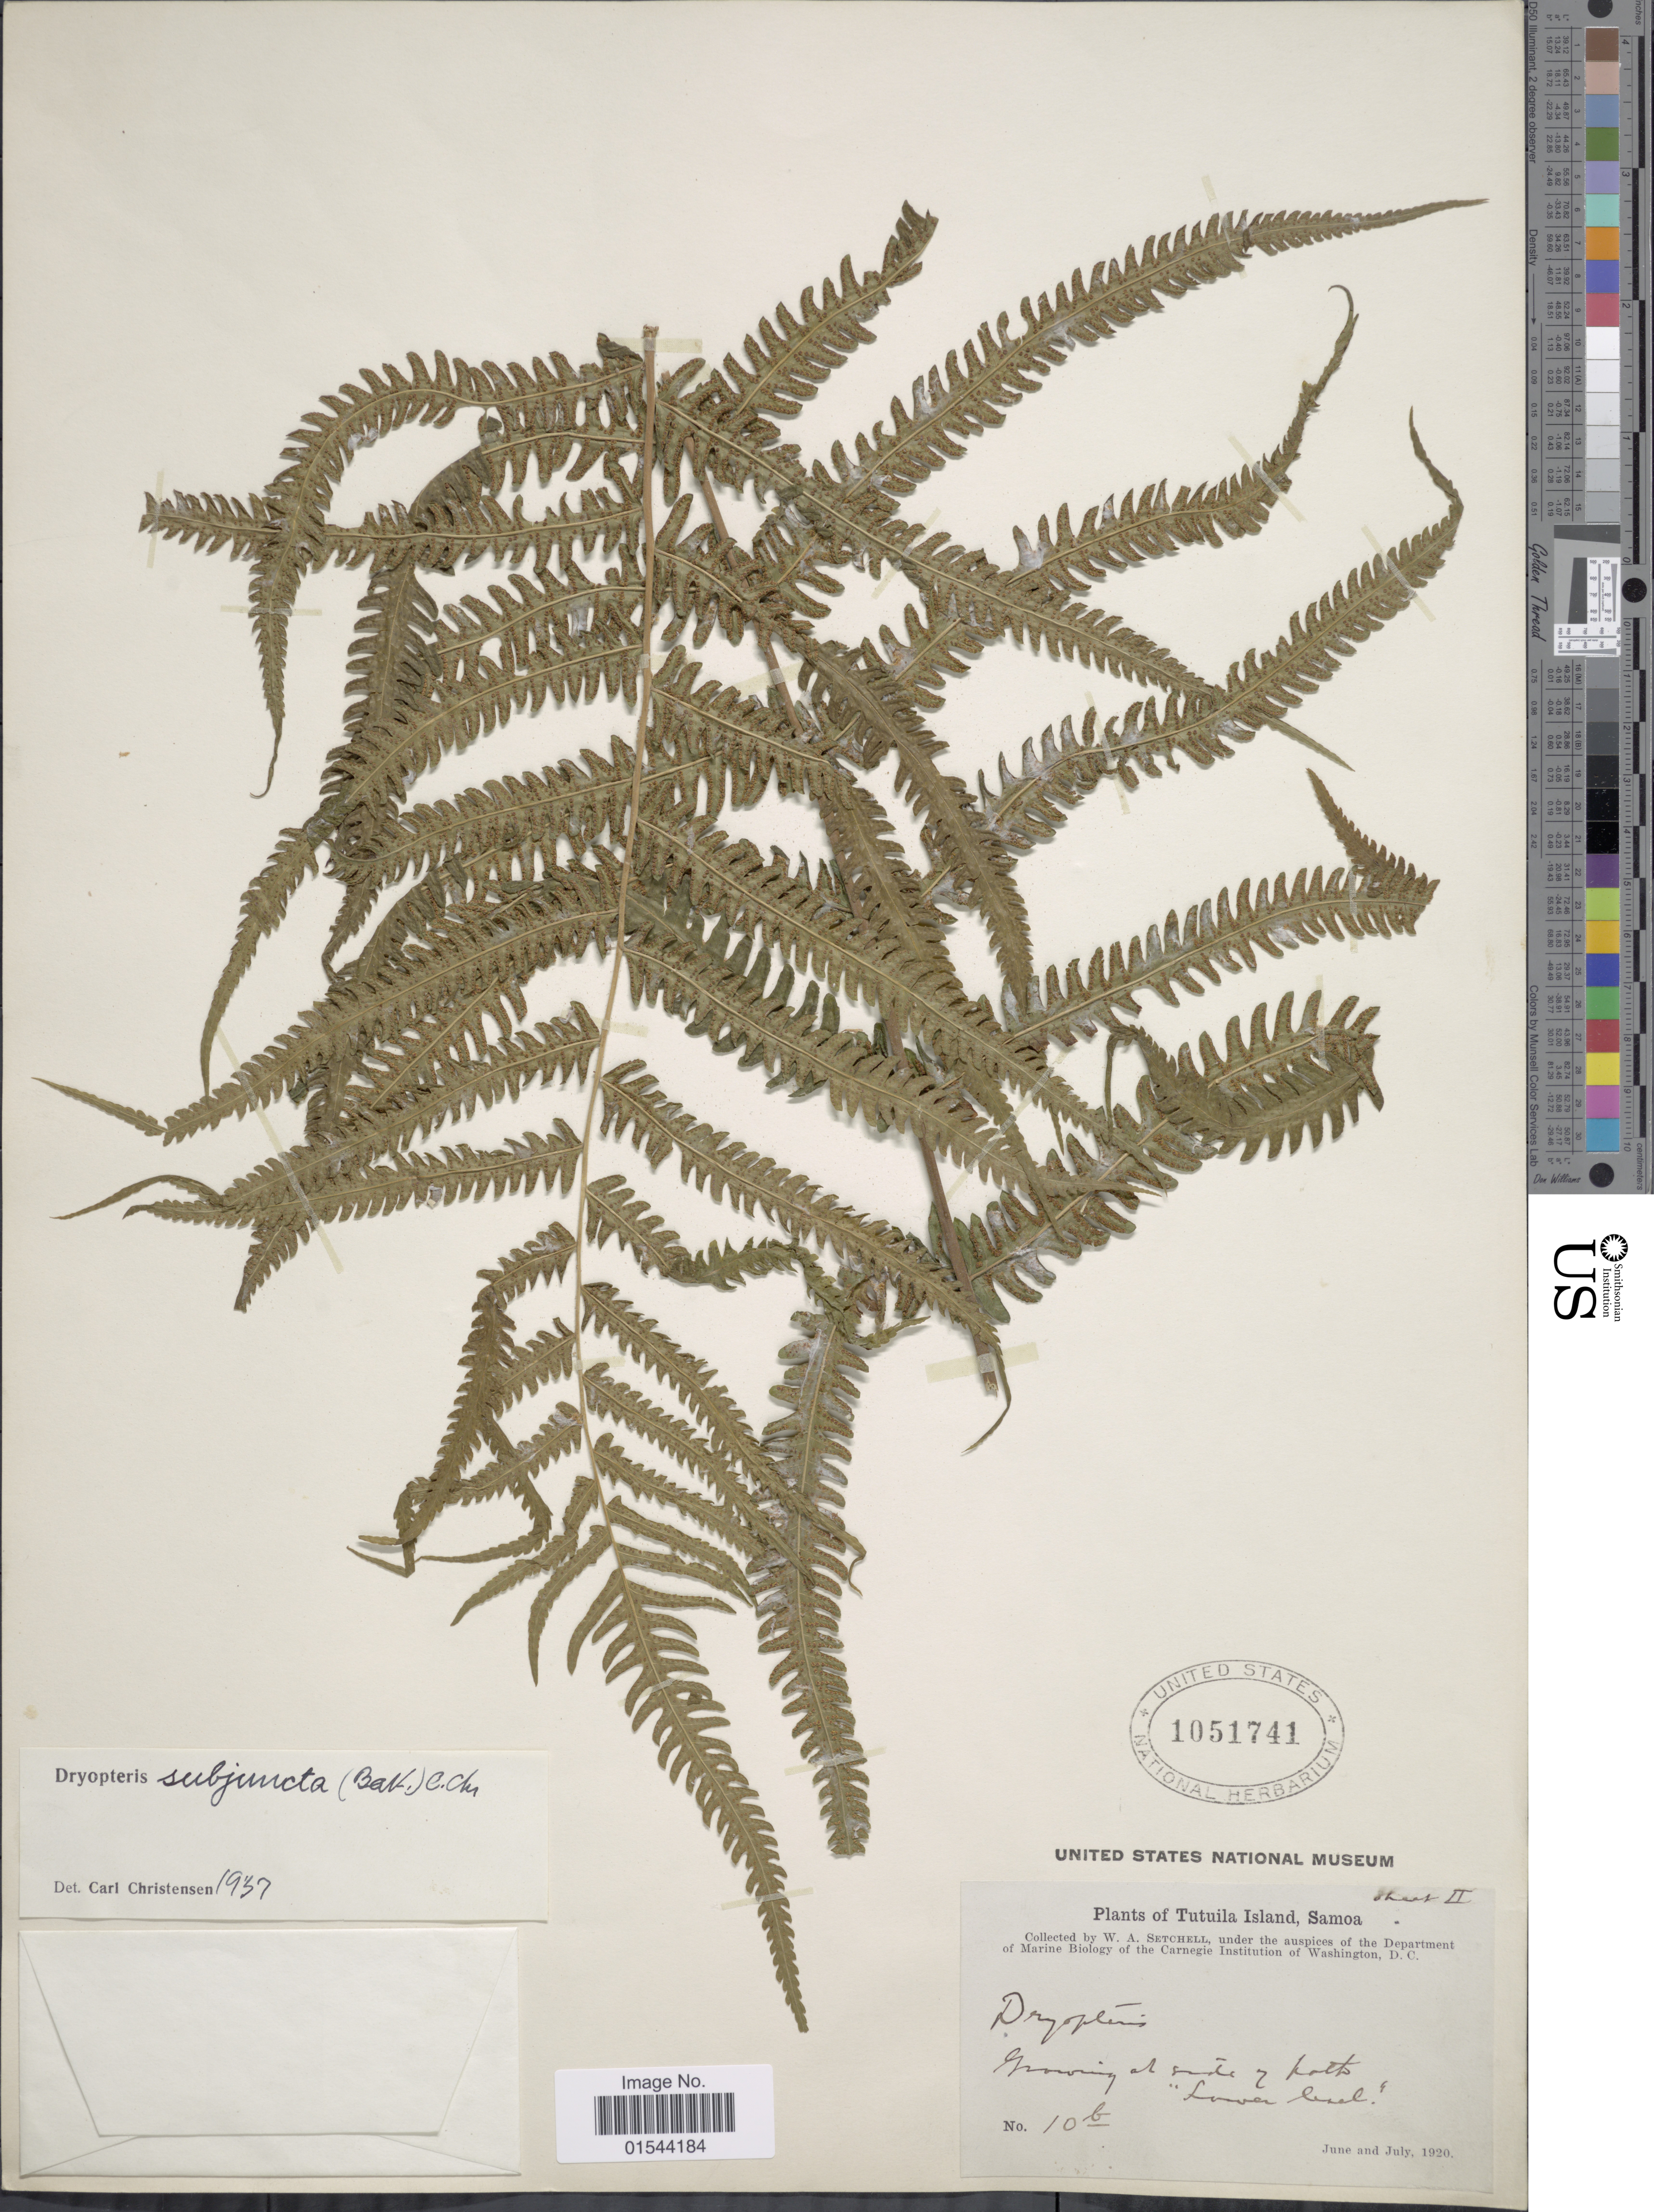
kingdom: Plantae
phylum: Tracheophyta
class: Polypodiopsida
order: Polypodiales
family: Thelypteridaceae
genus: Christella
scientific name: Christella subjuncta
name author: (Baker) Holttum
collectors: W. Setchell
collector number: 10b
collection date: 1920-06/1920-07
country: American Samoa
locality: Tutuila Island, Samoa, growing at side of path 'Lower level'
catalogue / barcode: US 1051741